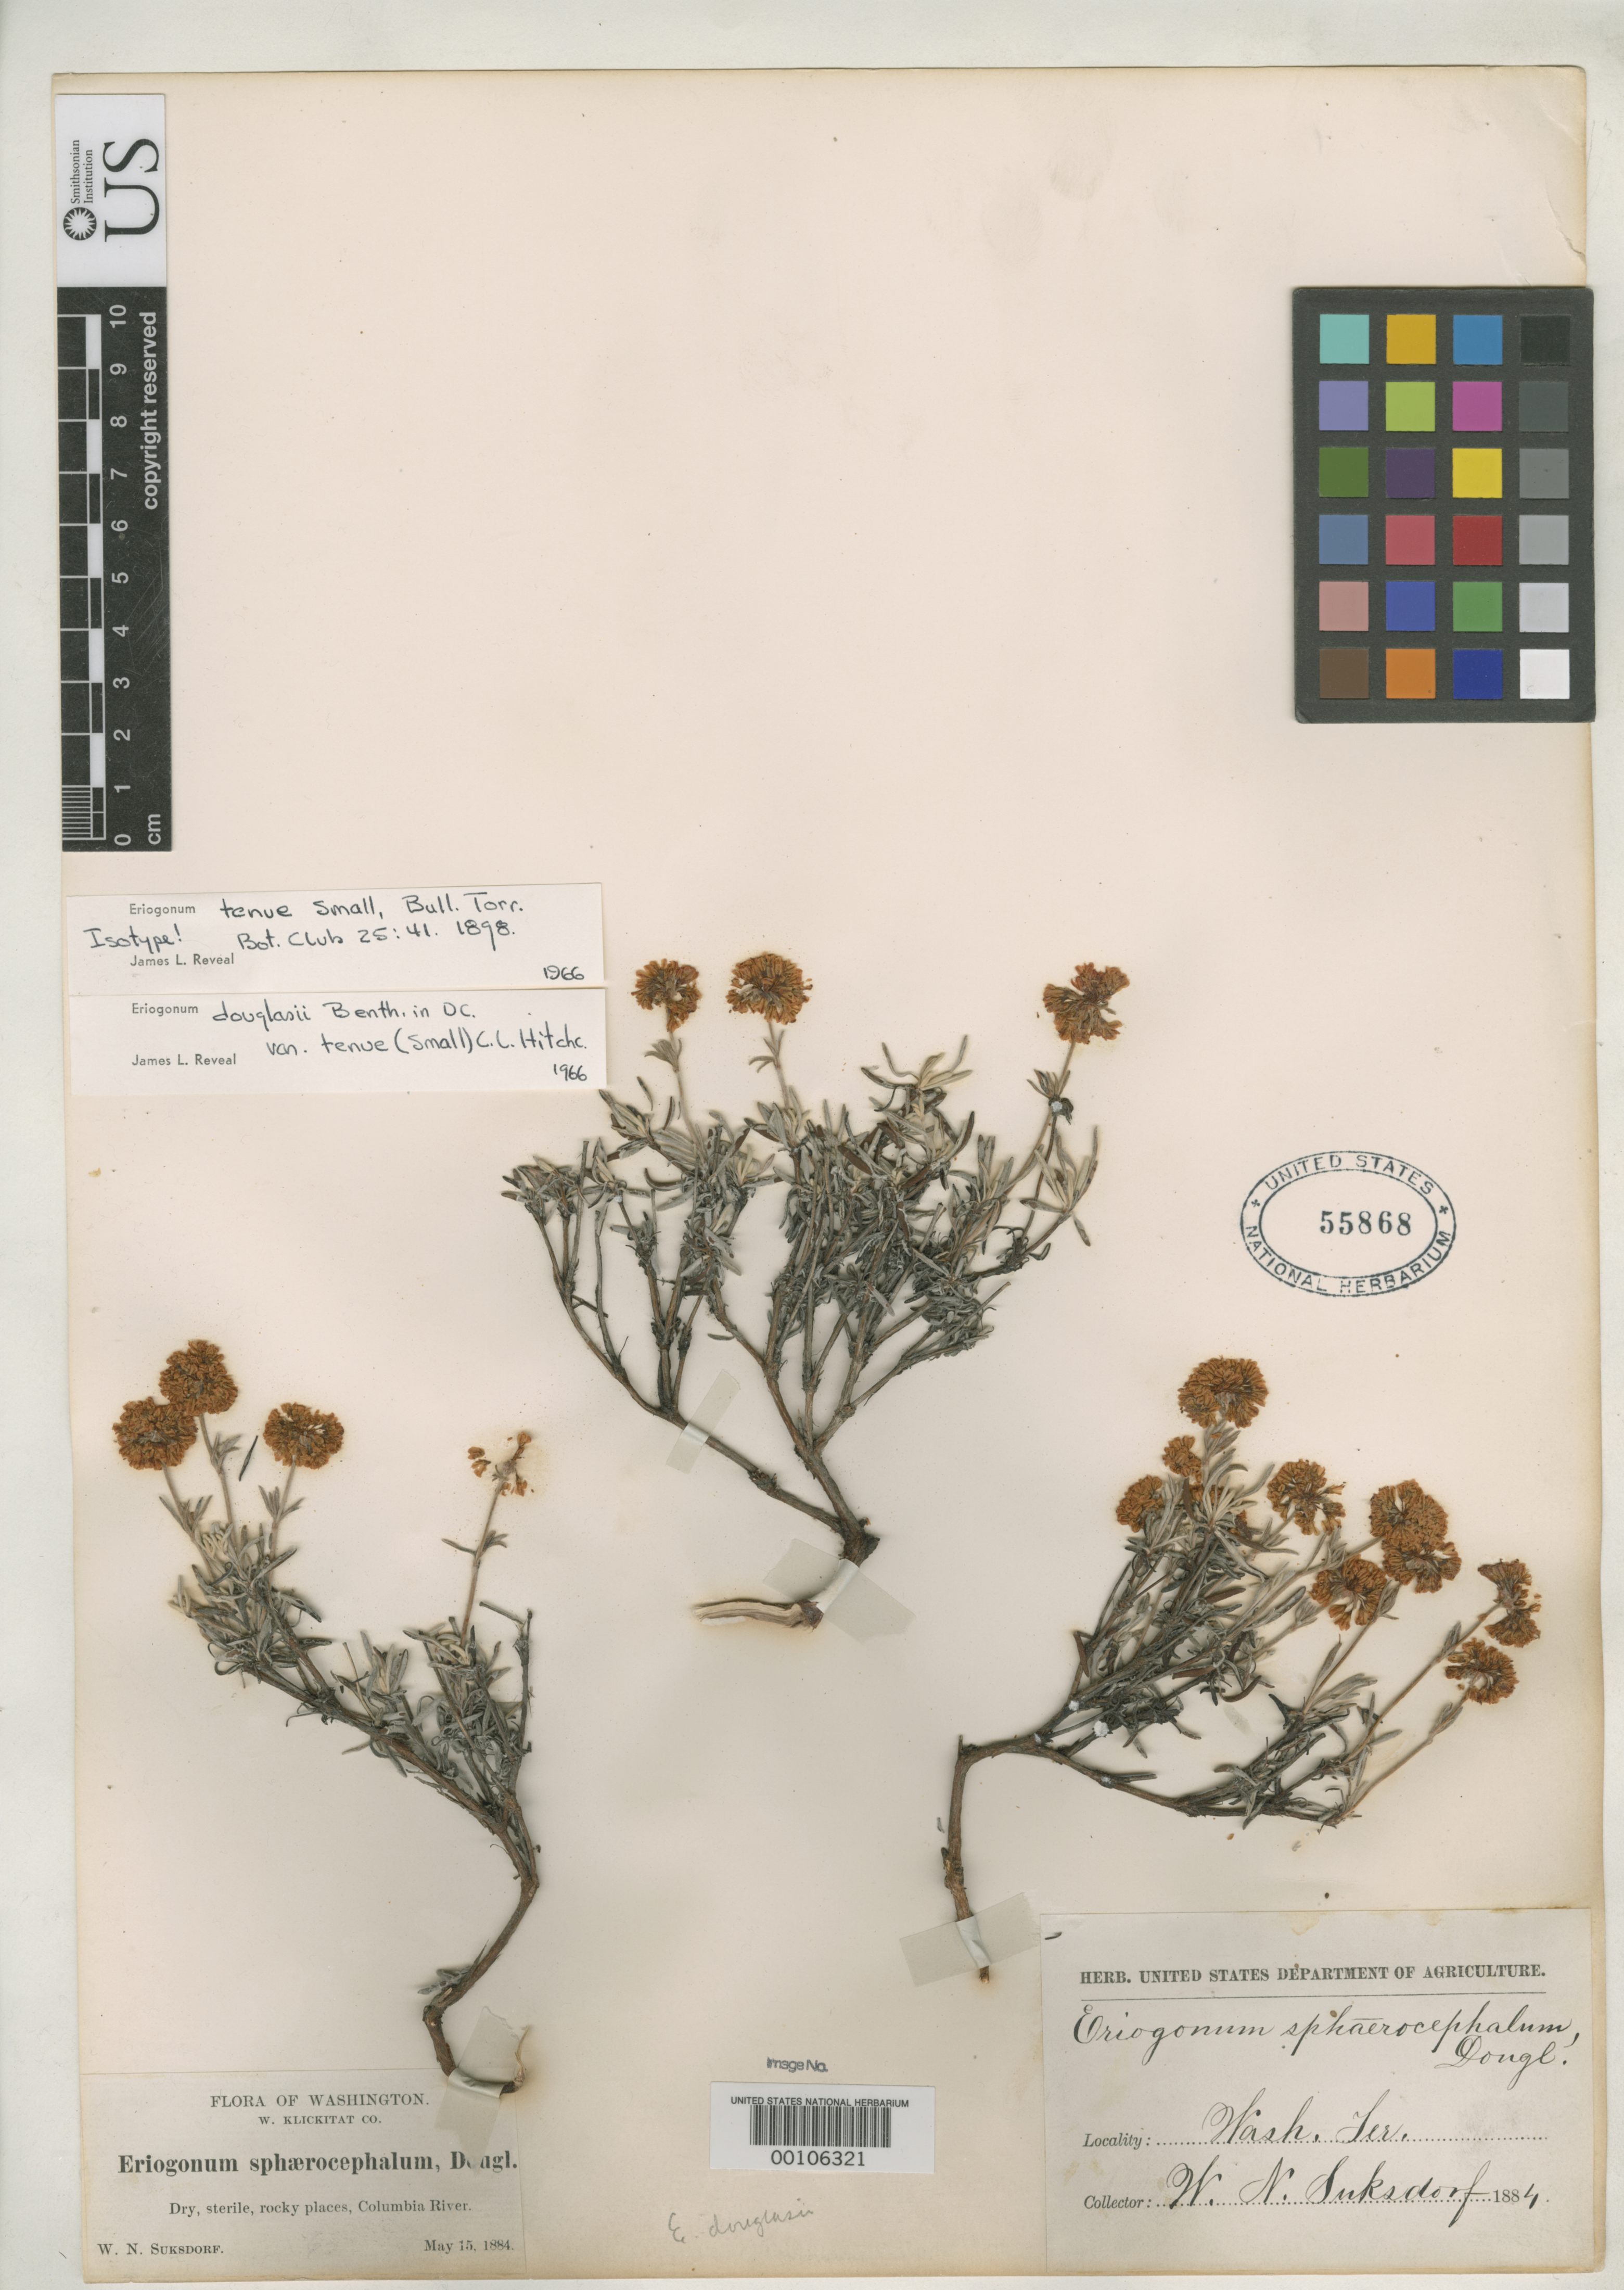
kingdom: Plantae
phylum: Tracheophyta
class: Magnoliopsida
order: Caryophyllales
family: Polygonaceae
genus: Eriogonum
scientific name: Eriogonum tenue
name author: Small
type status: Isotype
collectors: W. N. Suksdorf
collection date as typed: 15 May 1884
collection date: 1884-05-15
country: United States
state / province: Washington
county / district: Klickitat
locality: Near Columbia River.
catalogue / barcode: US 55868